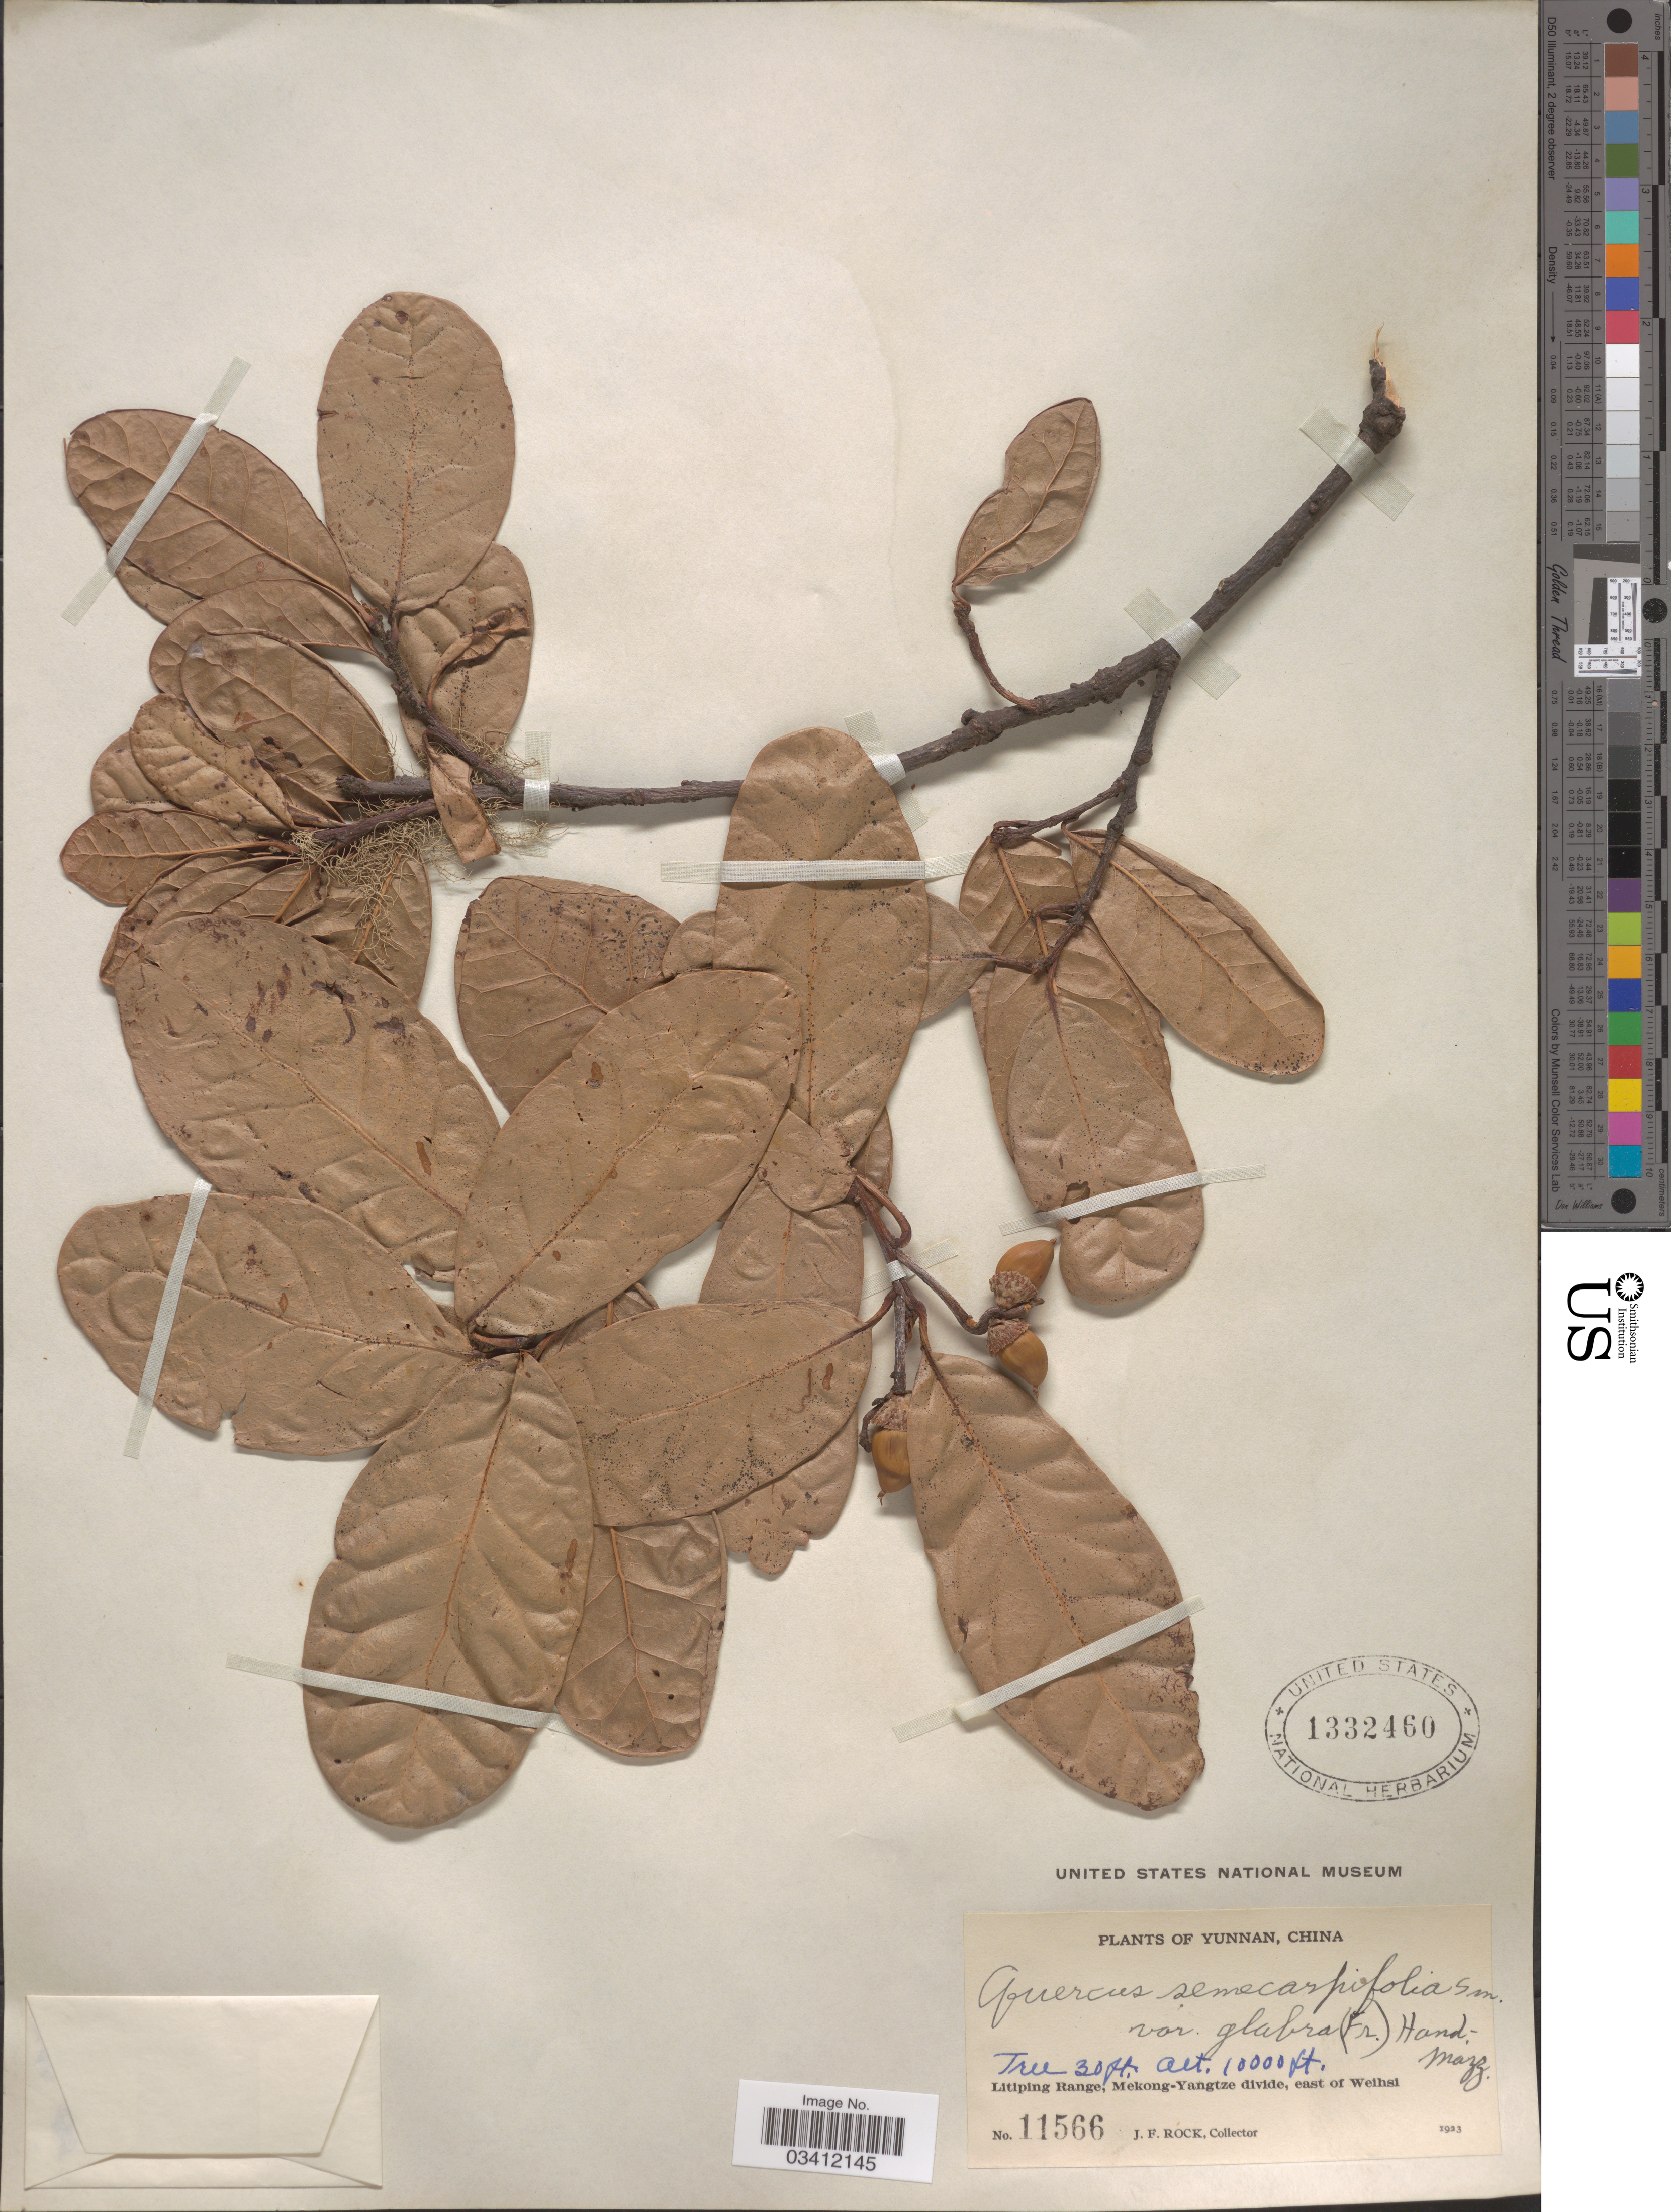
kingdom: Plantae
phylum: Tracheophyta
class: Magnoliopsida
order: Fagales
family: Fagaceae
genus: Quercus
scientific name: Quercus pseudosemecarpifolia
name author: A. Camus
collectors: J. Rock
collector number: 11566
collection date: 1923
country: China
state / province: Yunnan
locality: Litiping Range, Mekong-Yangtze divide, east of Weihsi.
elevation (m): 3048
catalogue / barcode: US 1332460